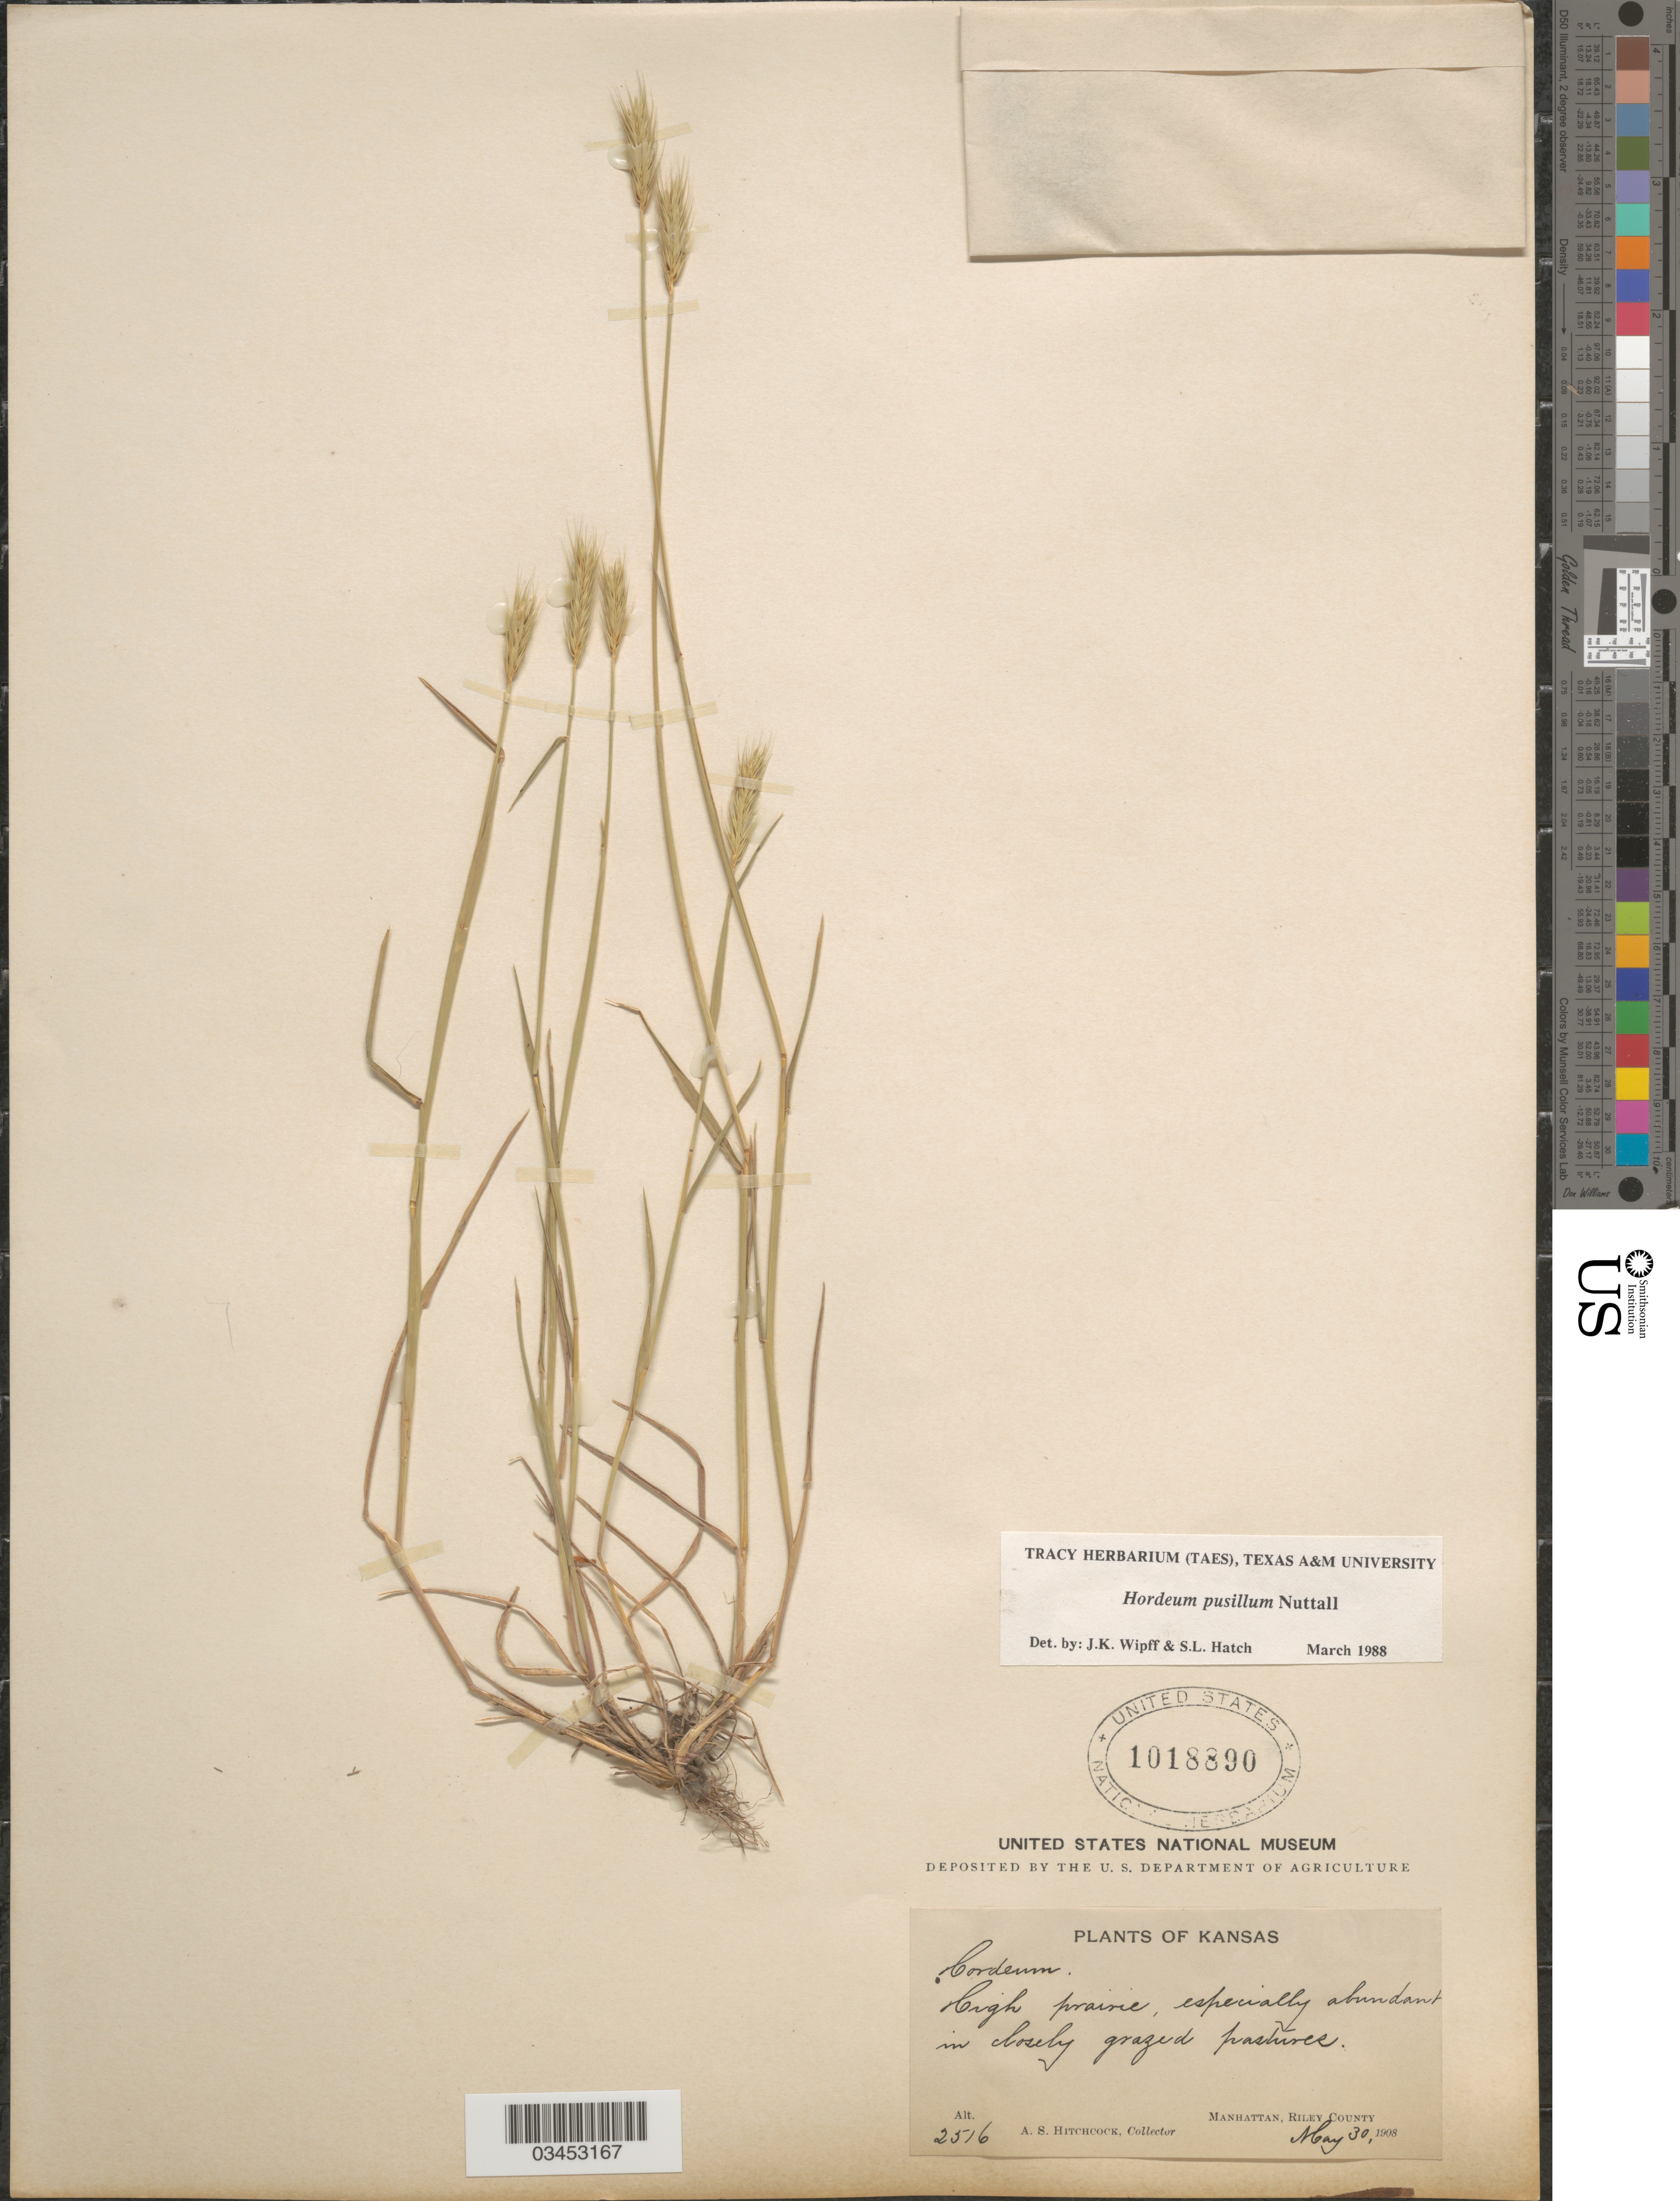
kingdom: Plantae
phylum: Tracheophyta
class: Liliopsida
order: Poales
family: Poaceae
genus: Hordeum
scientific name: Hordeum pusillum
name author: Nutt.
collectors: A. S. Hitchcock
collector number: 2516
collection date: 1908-05-30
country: United States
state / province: Kansas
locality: Manhattan, Riley County.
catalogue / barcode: US 1018890